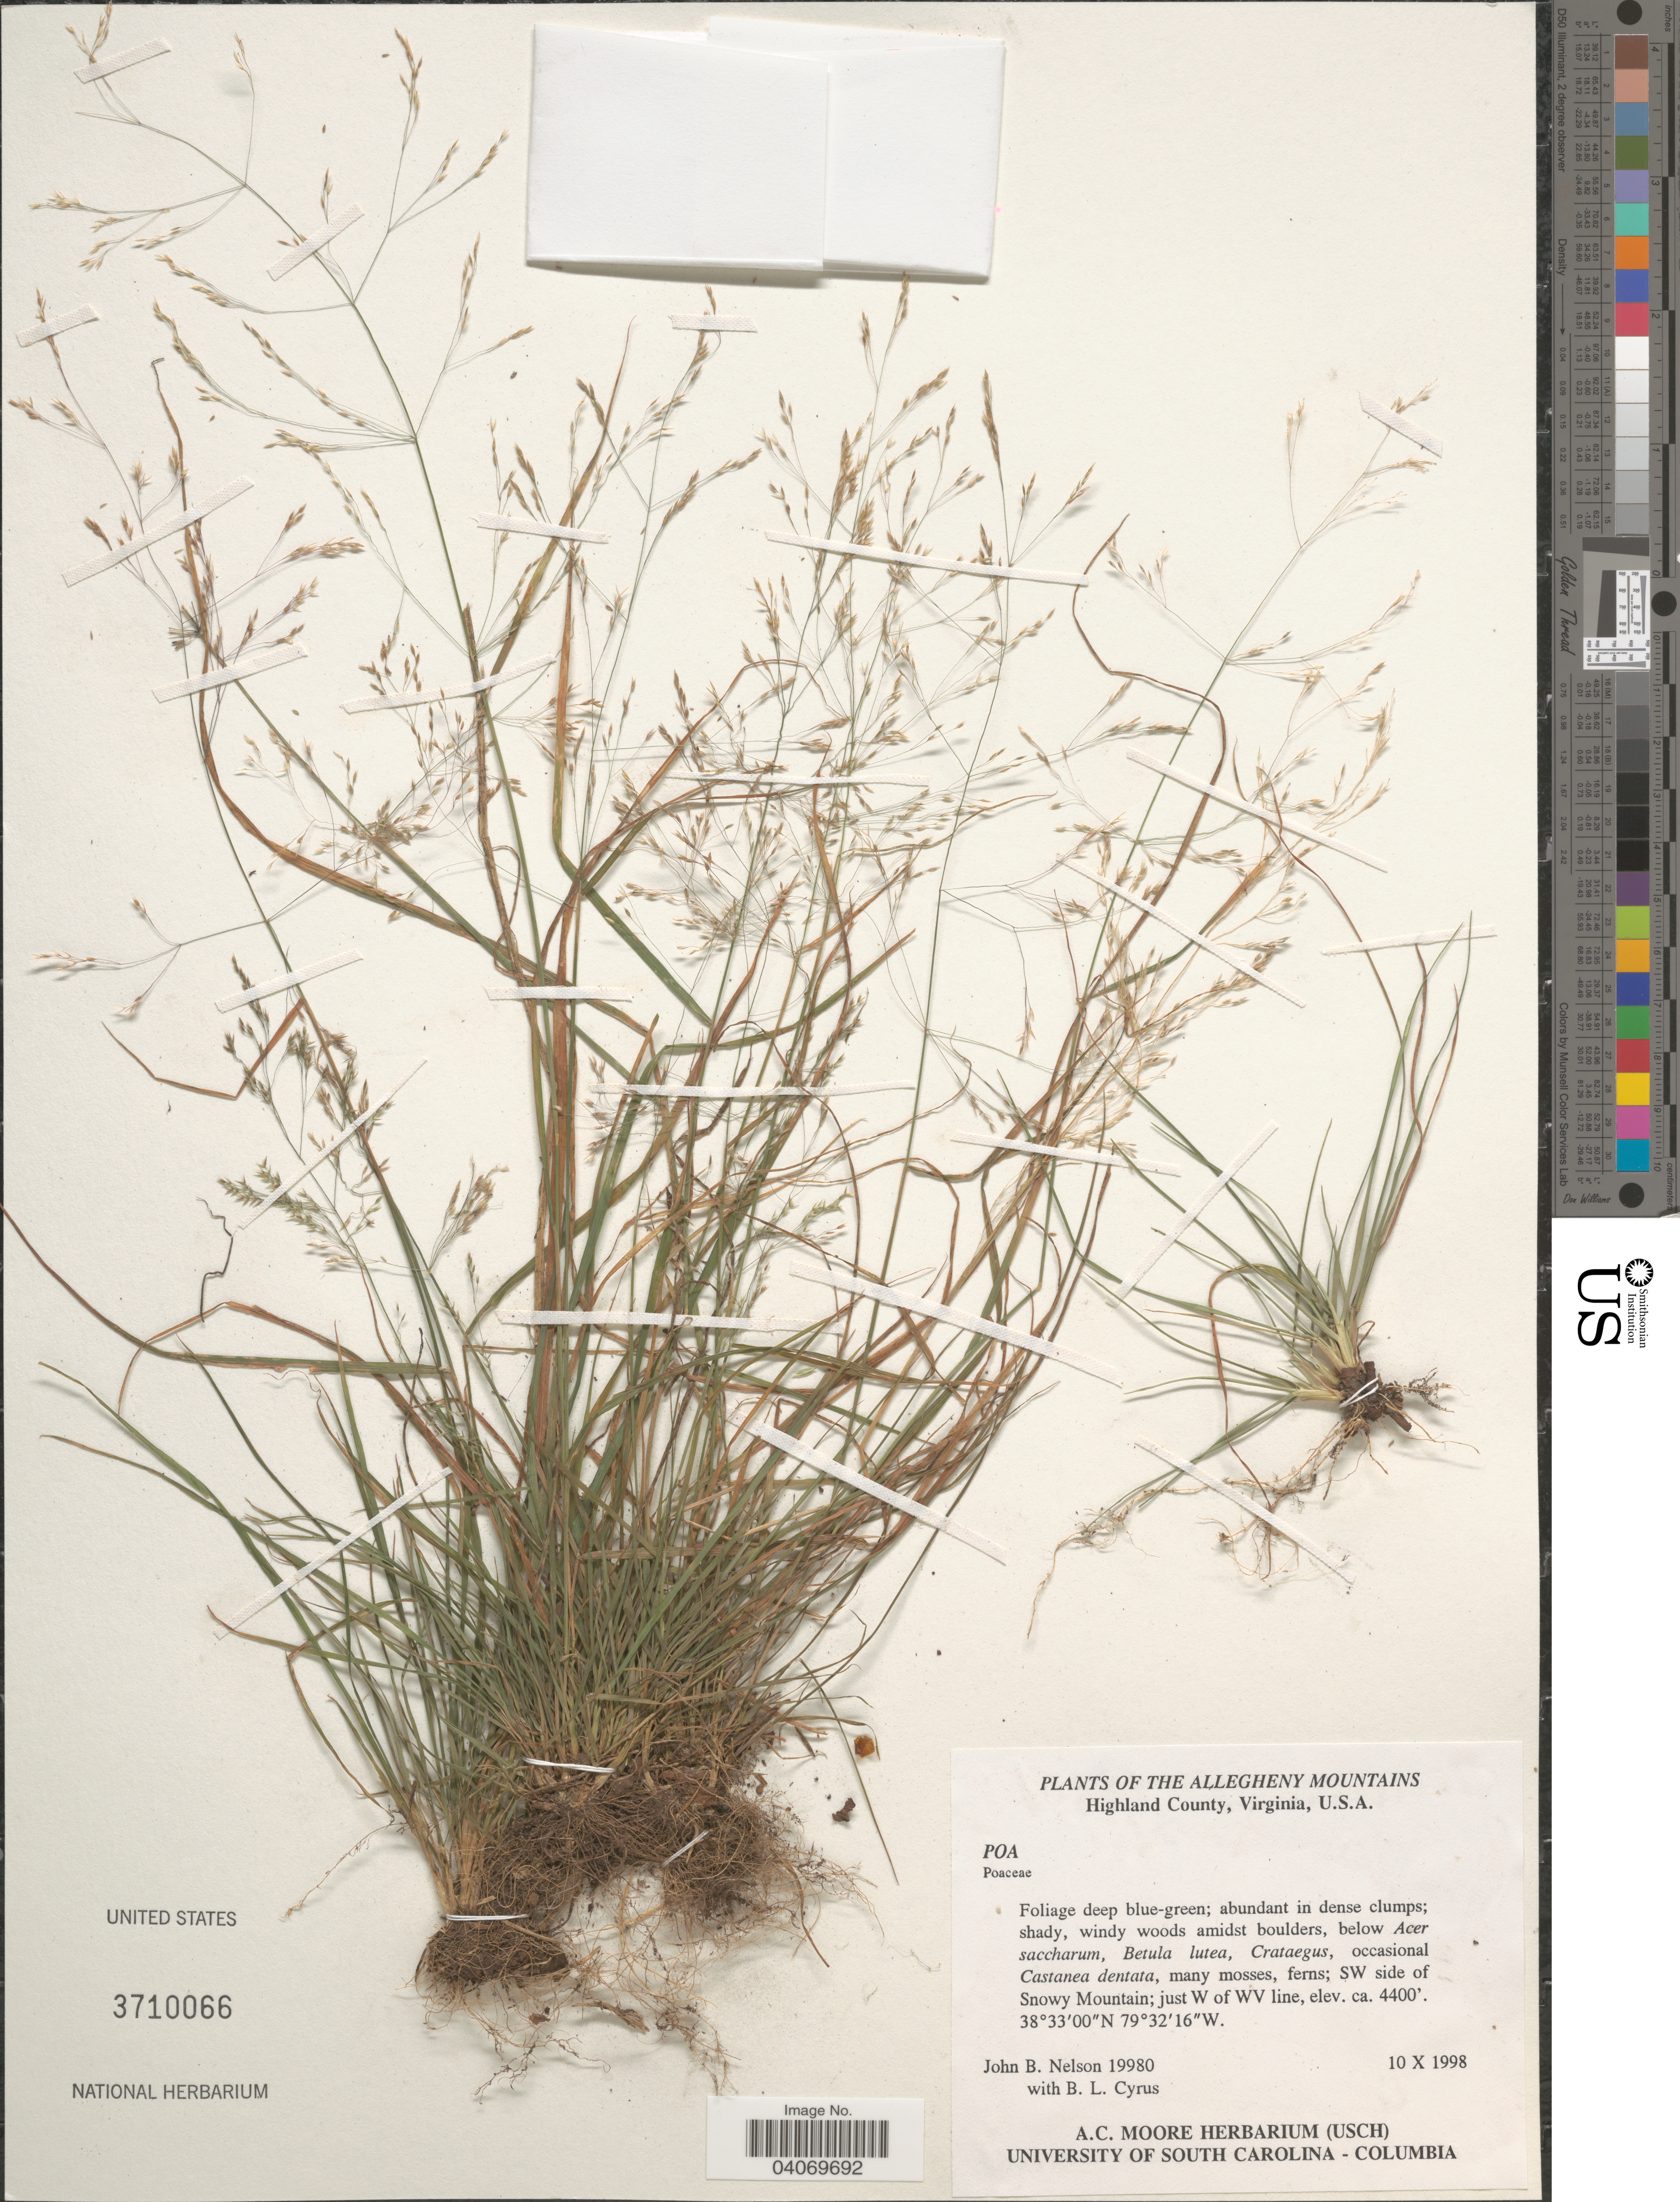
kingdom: Plantae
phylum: Tracheophyta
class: Liliopsida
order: Poales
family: Poaceae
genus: Poa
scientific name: Poa sp.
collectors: J. B. Nelson & B. Cyrus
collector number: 19980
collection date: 1998-10-10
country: United States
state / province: Virginia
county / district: Highland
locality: The Allegheny Mountains. Highland County. SW side of Snowy Mountain; just W of WV line.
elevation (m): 1341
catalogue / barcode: US 3710066